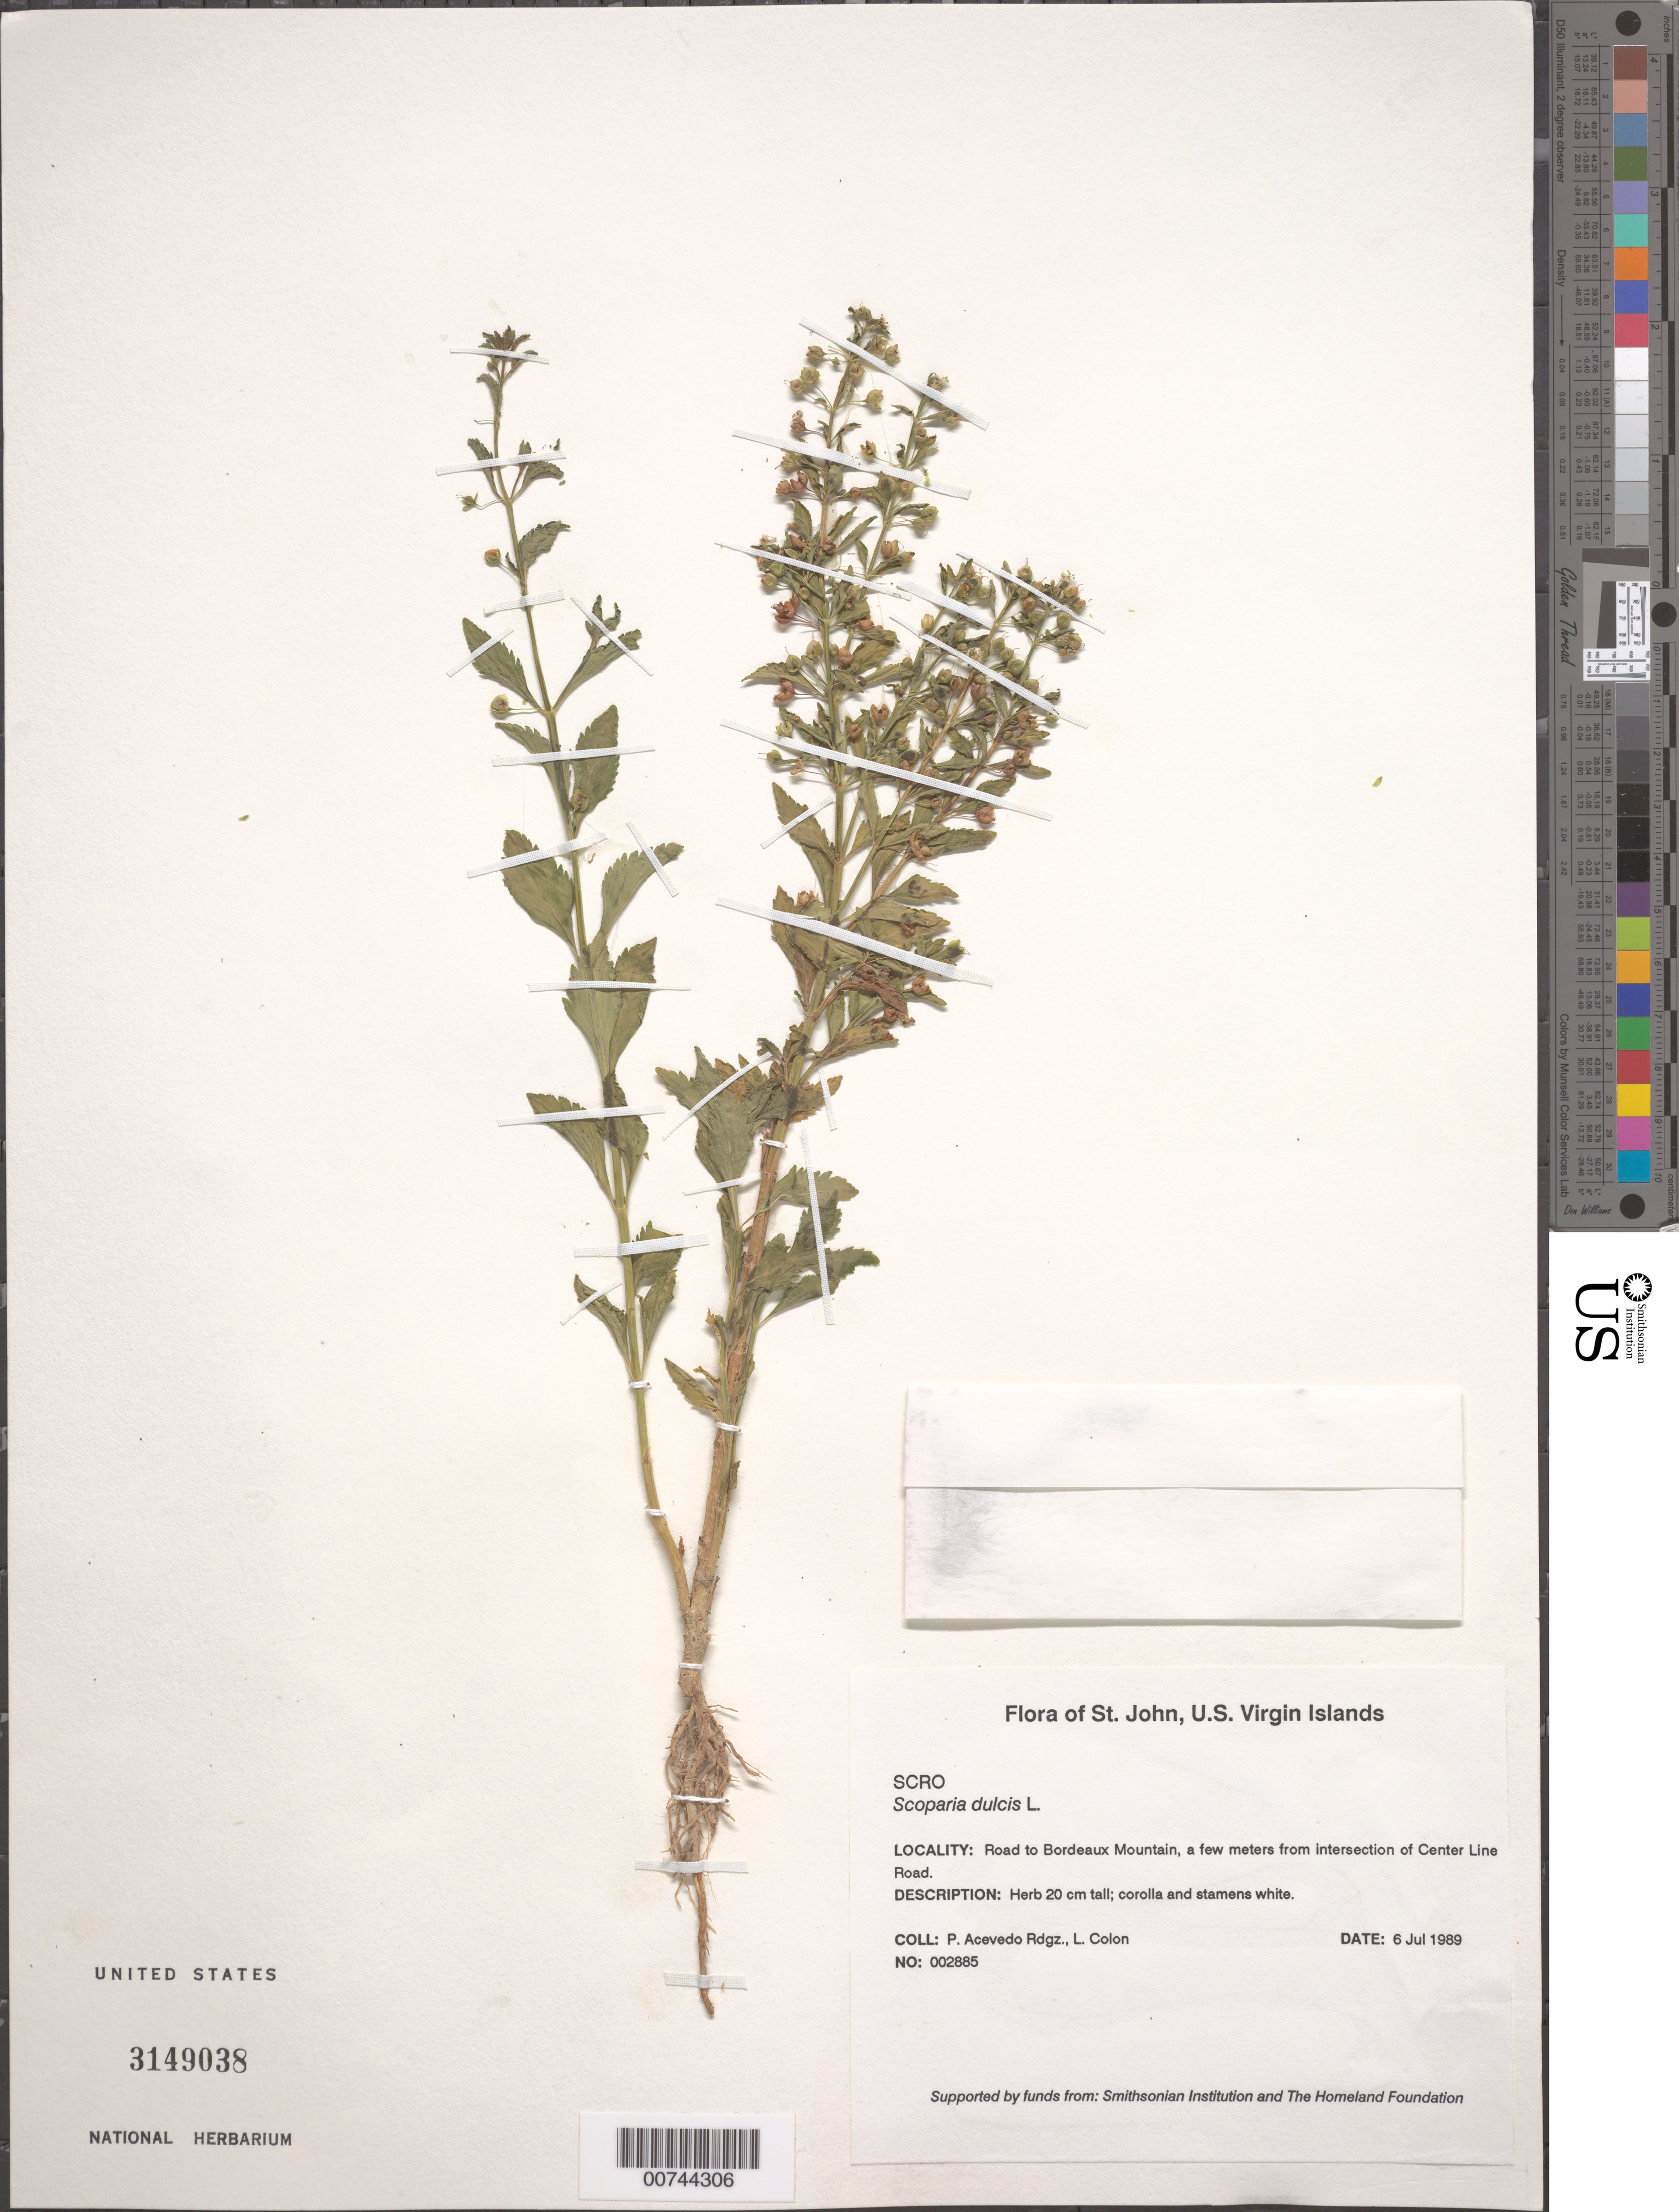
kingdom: Plantae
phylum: Tracheophyta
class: Magnoliopsida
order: Lamiales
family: Plantaginaceae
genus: Scoparia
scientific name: Scoparia dulcis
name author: L.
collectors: P. Acevedo-Rodr. & L. Colon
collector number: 2885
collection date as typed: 06 Jul 1989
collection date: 1989-07-06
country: U.S. Virgin Islands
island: St. John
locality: Road to Bordeaux Mountain, a few meters from intersection of Center Line Road.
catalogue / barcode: US 3149038